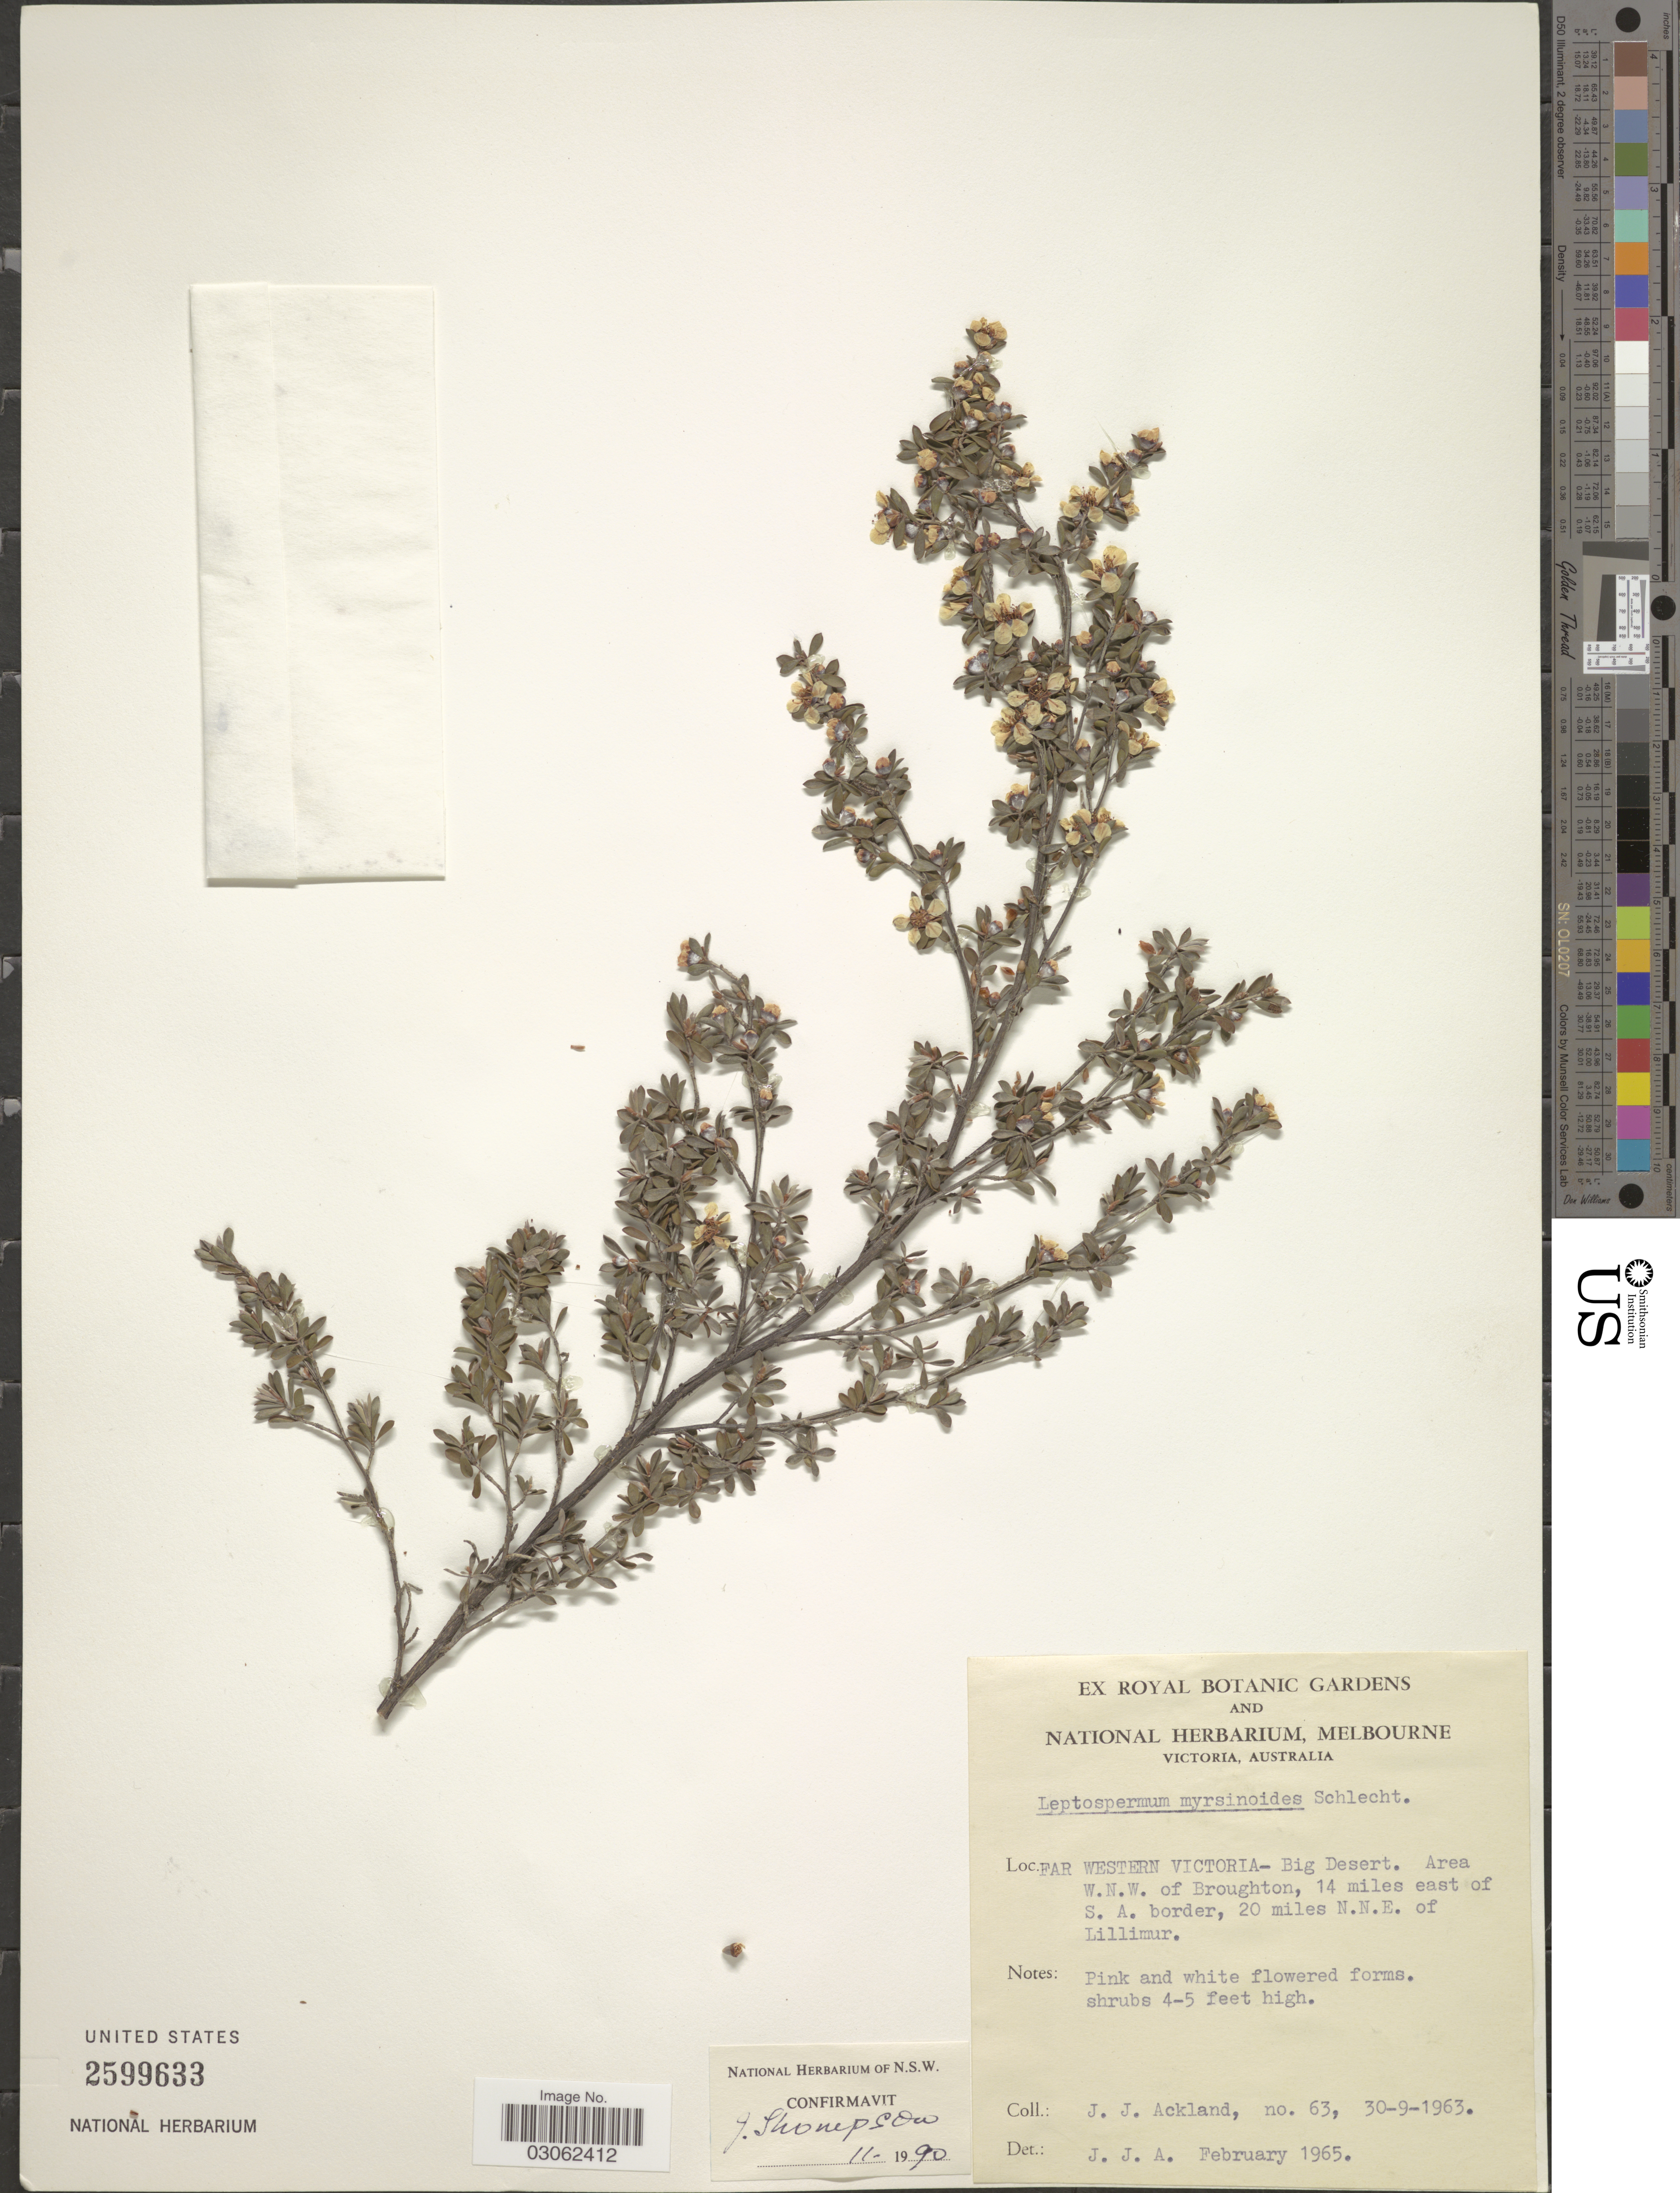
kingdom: Plantae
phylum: Tracheophyta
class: Magnoliopsida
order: Myrtales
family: Myrtaceae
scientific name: Gaudium myrsinoides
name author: (Schltdl.) P.G. Wilson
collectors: J. J. Ackland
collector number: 63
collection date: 1963-09-30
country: Australia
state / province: Victoria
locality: Far Western Victoria- Big Desert. Area W.N.W. of Broughton, 14 miles east of S. A. border, 20 miles N.N.E. of Lillimur.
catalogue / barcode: US 2599633